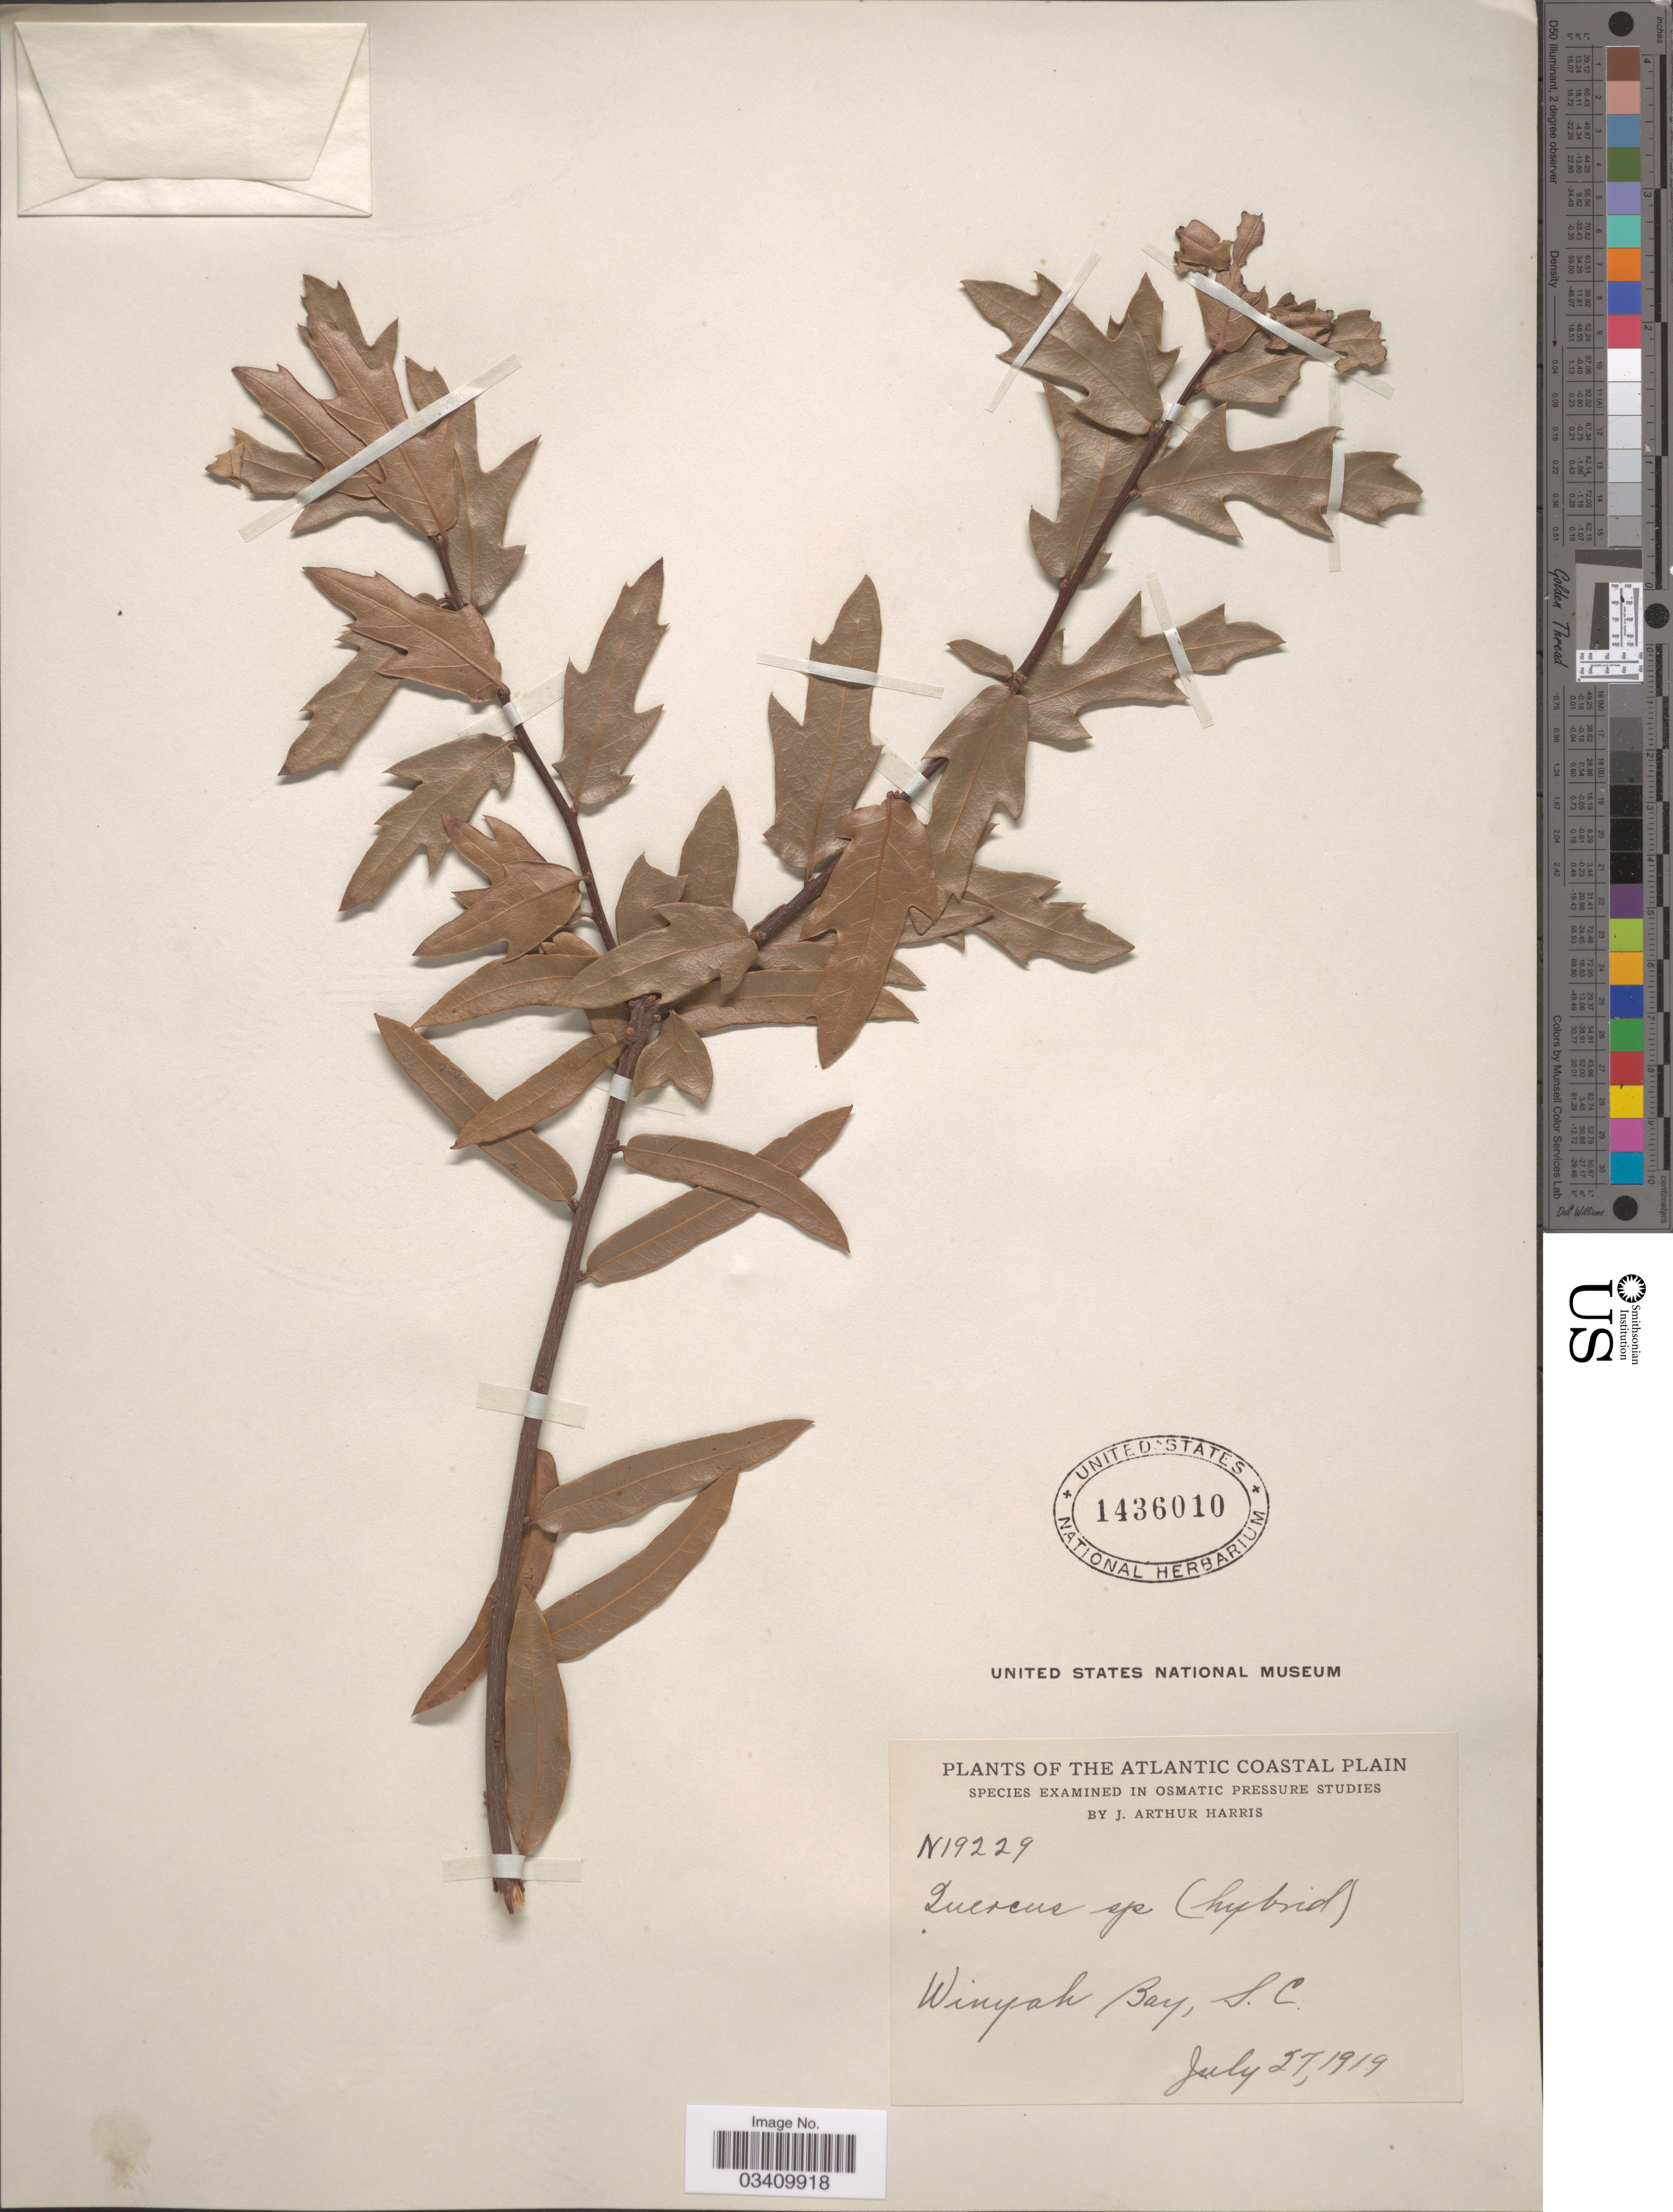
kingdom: Plantae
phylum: Tracheophyta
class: Magnoliopsida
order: Fagales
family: Fagaceae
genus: Quercus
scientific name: Quercus sp.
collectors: J. A. Harris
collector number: N19229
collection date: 1919-07-27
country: United States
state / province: South Carolina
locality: The Atlantic Coastal Plain. Winyah Bay.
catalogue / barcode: US 1436010